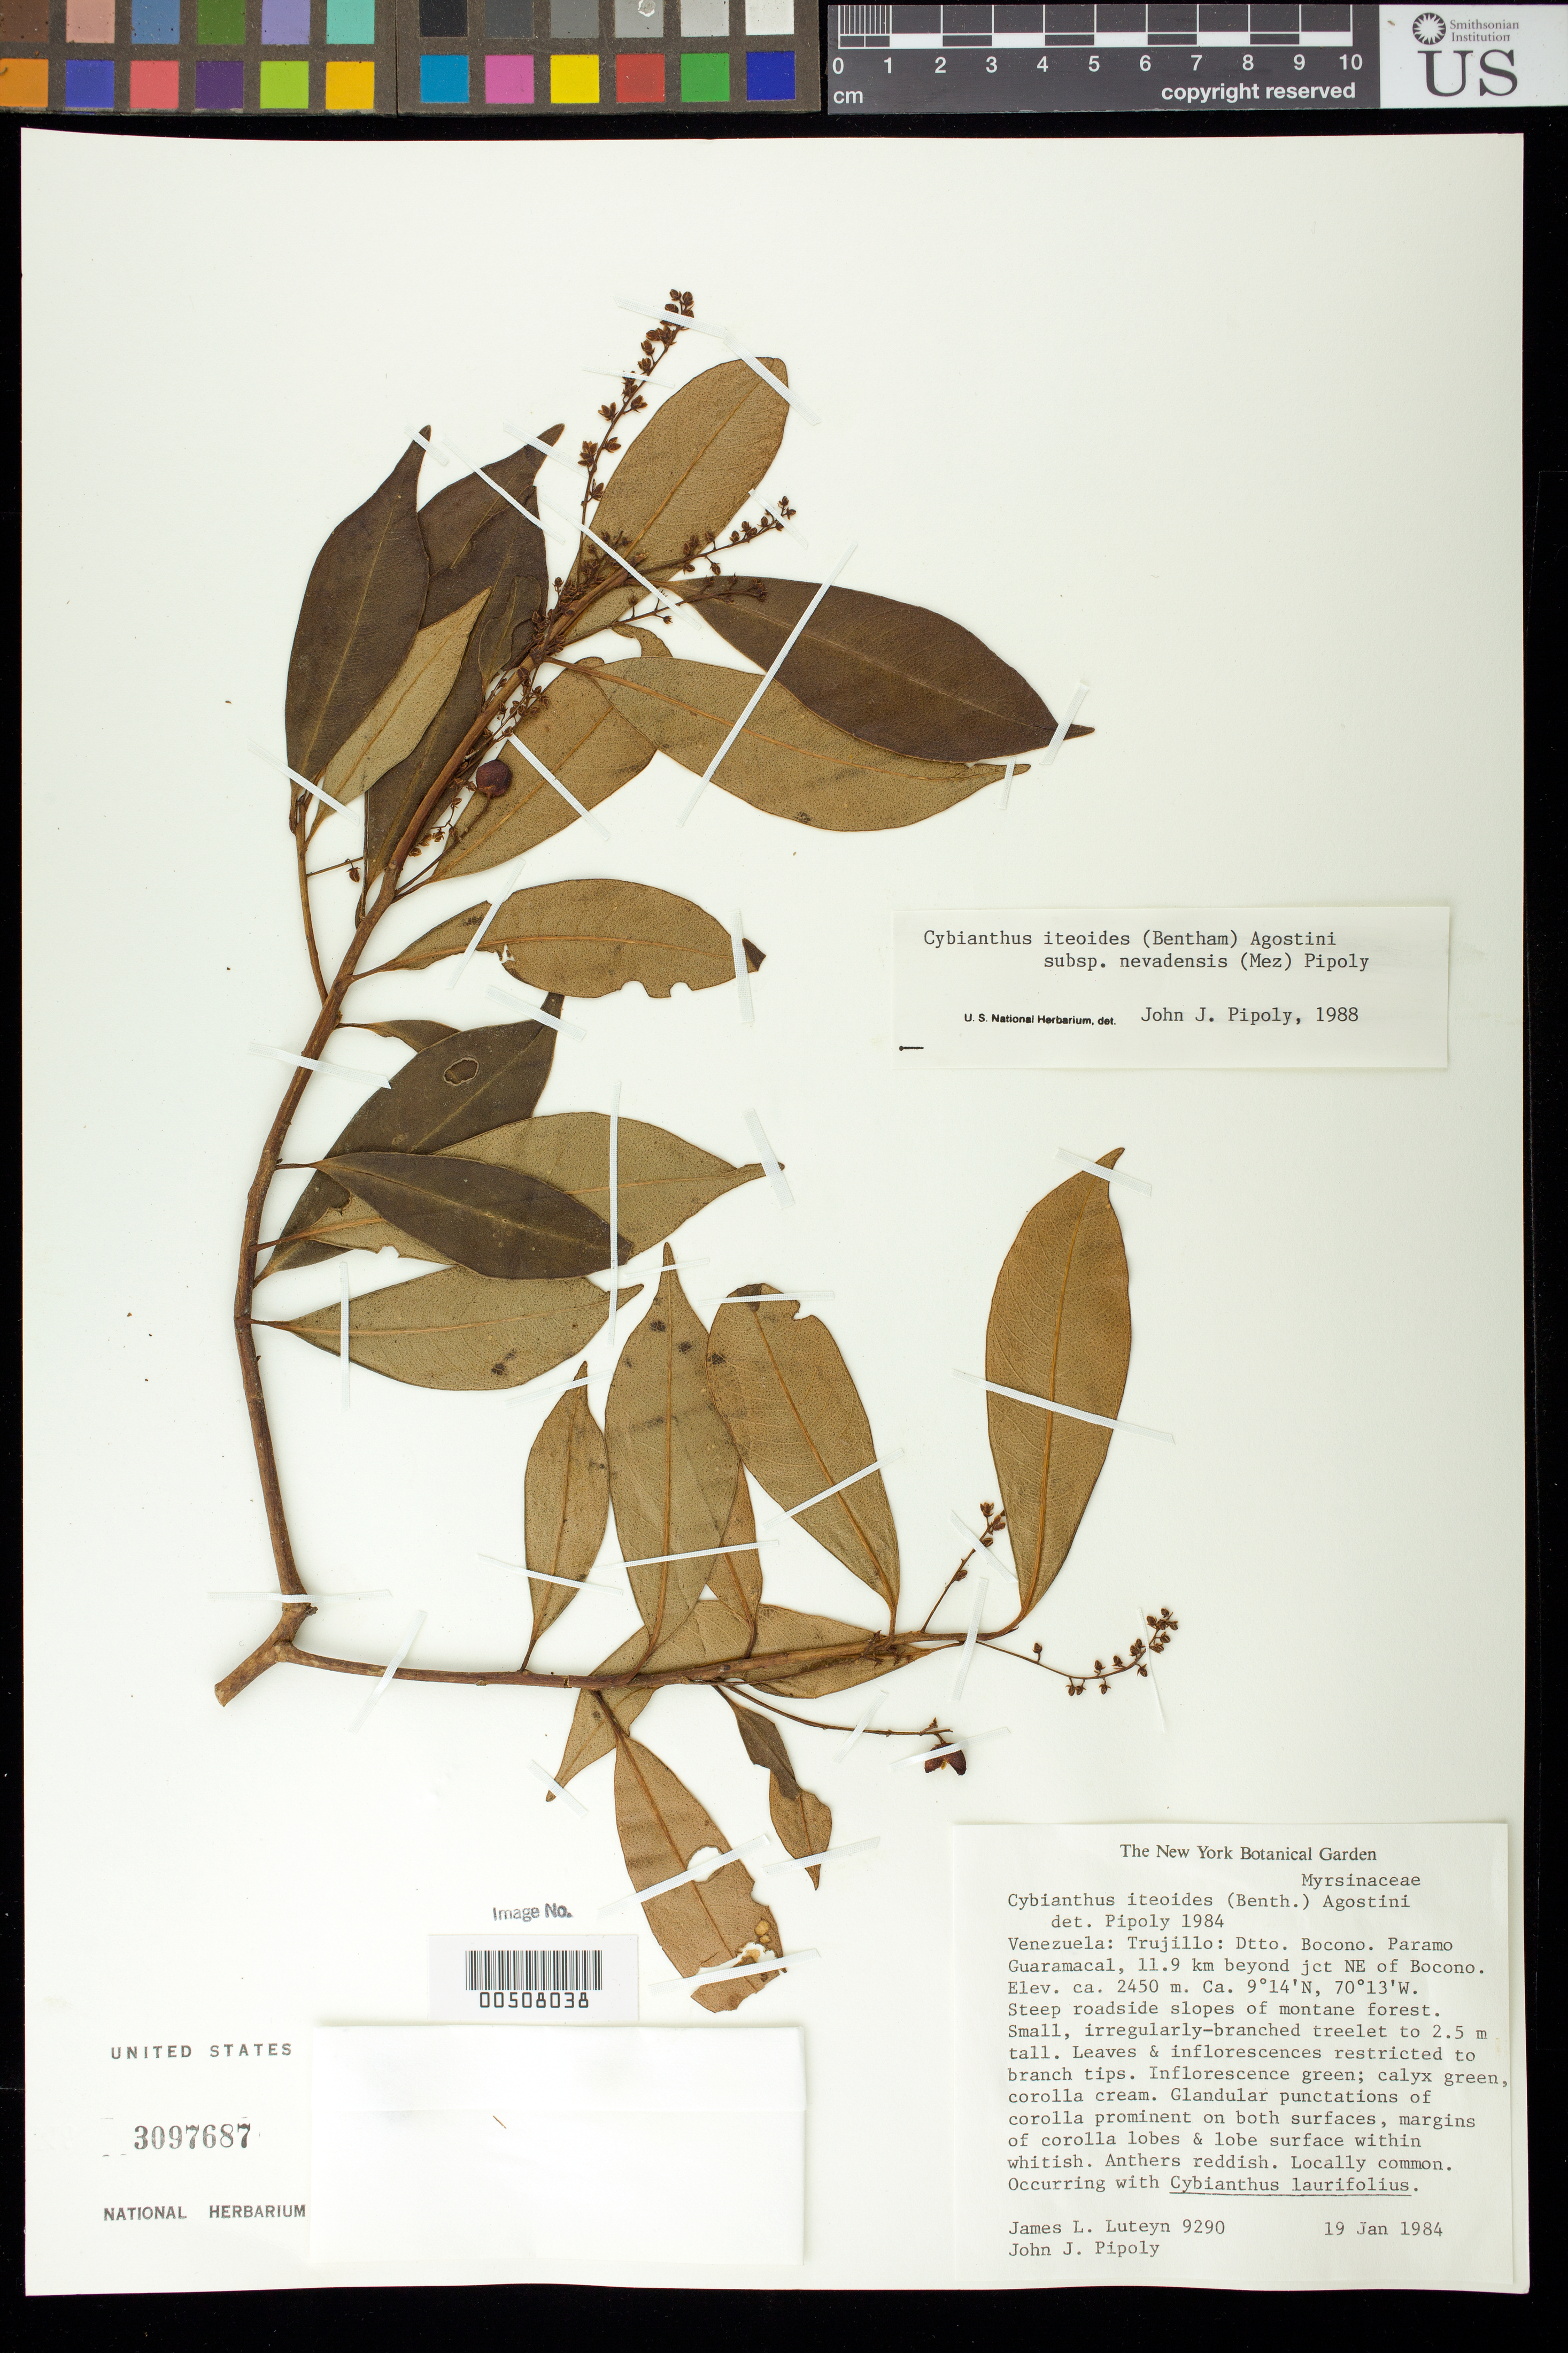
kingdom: Plantae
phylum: Tracheophyta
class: Magnoliopsida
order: Ericales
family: Primulaceae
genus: Cybianthus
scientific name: Cybianthus iteoides subsp. nevadensis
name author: (Miq.) Pipoly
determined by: Pipoly, J. J., III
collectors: J. L. Luteyn & J. J. Pipoly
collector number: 9290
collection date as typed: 19 Jan 1984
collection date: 1984-01-19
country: Venezuela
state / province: Trujillo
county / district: Boconó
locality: Páramo Guaramacal, 11.9 km beyond jct NE of Boconó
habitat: Steep roadside slopes of montane forest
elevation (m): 2450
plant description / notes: NY, PORT, US, VEN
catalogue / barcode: US 3097687